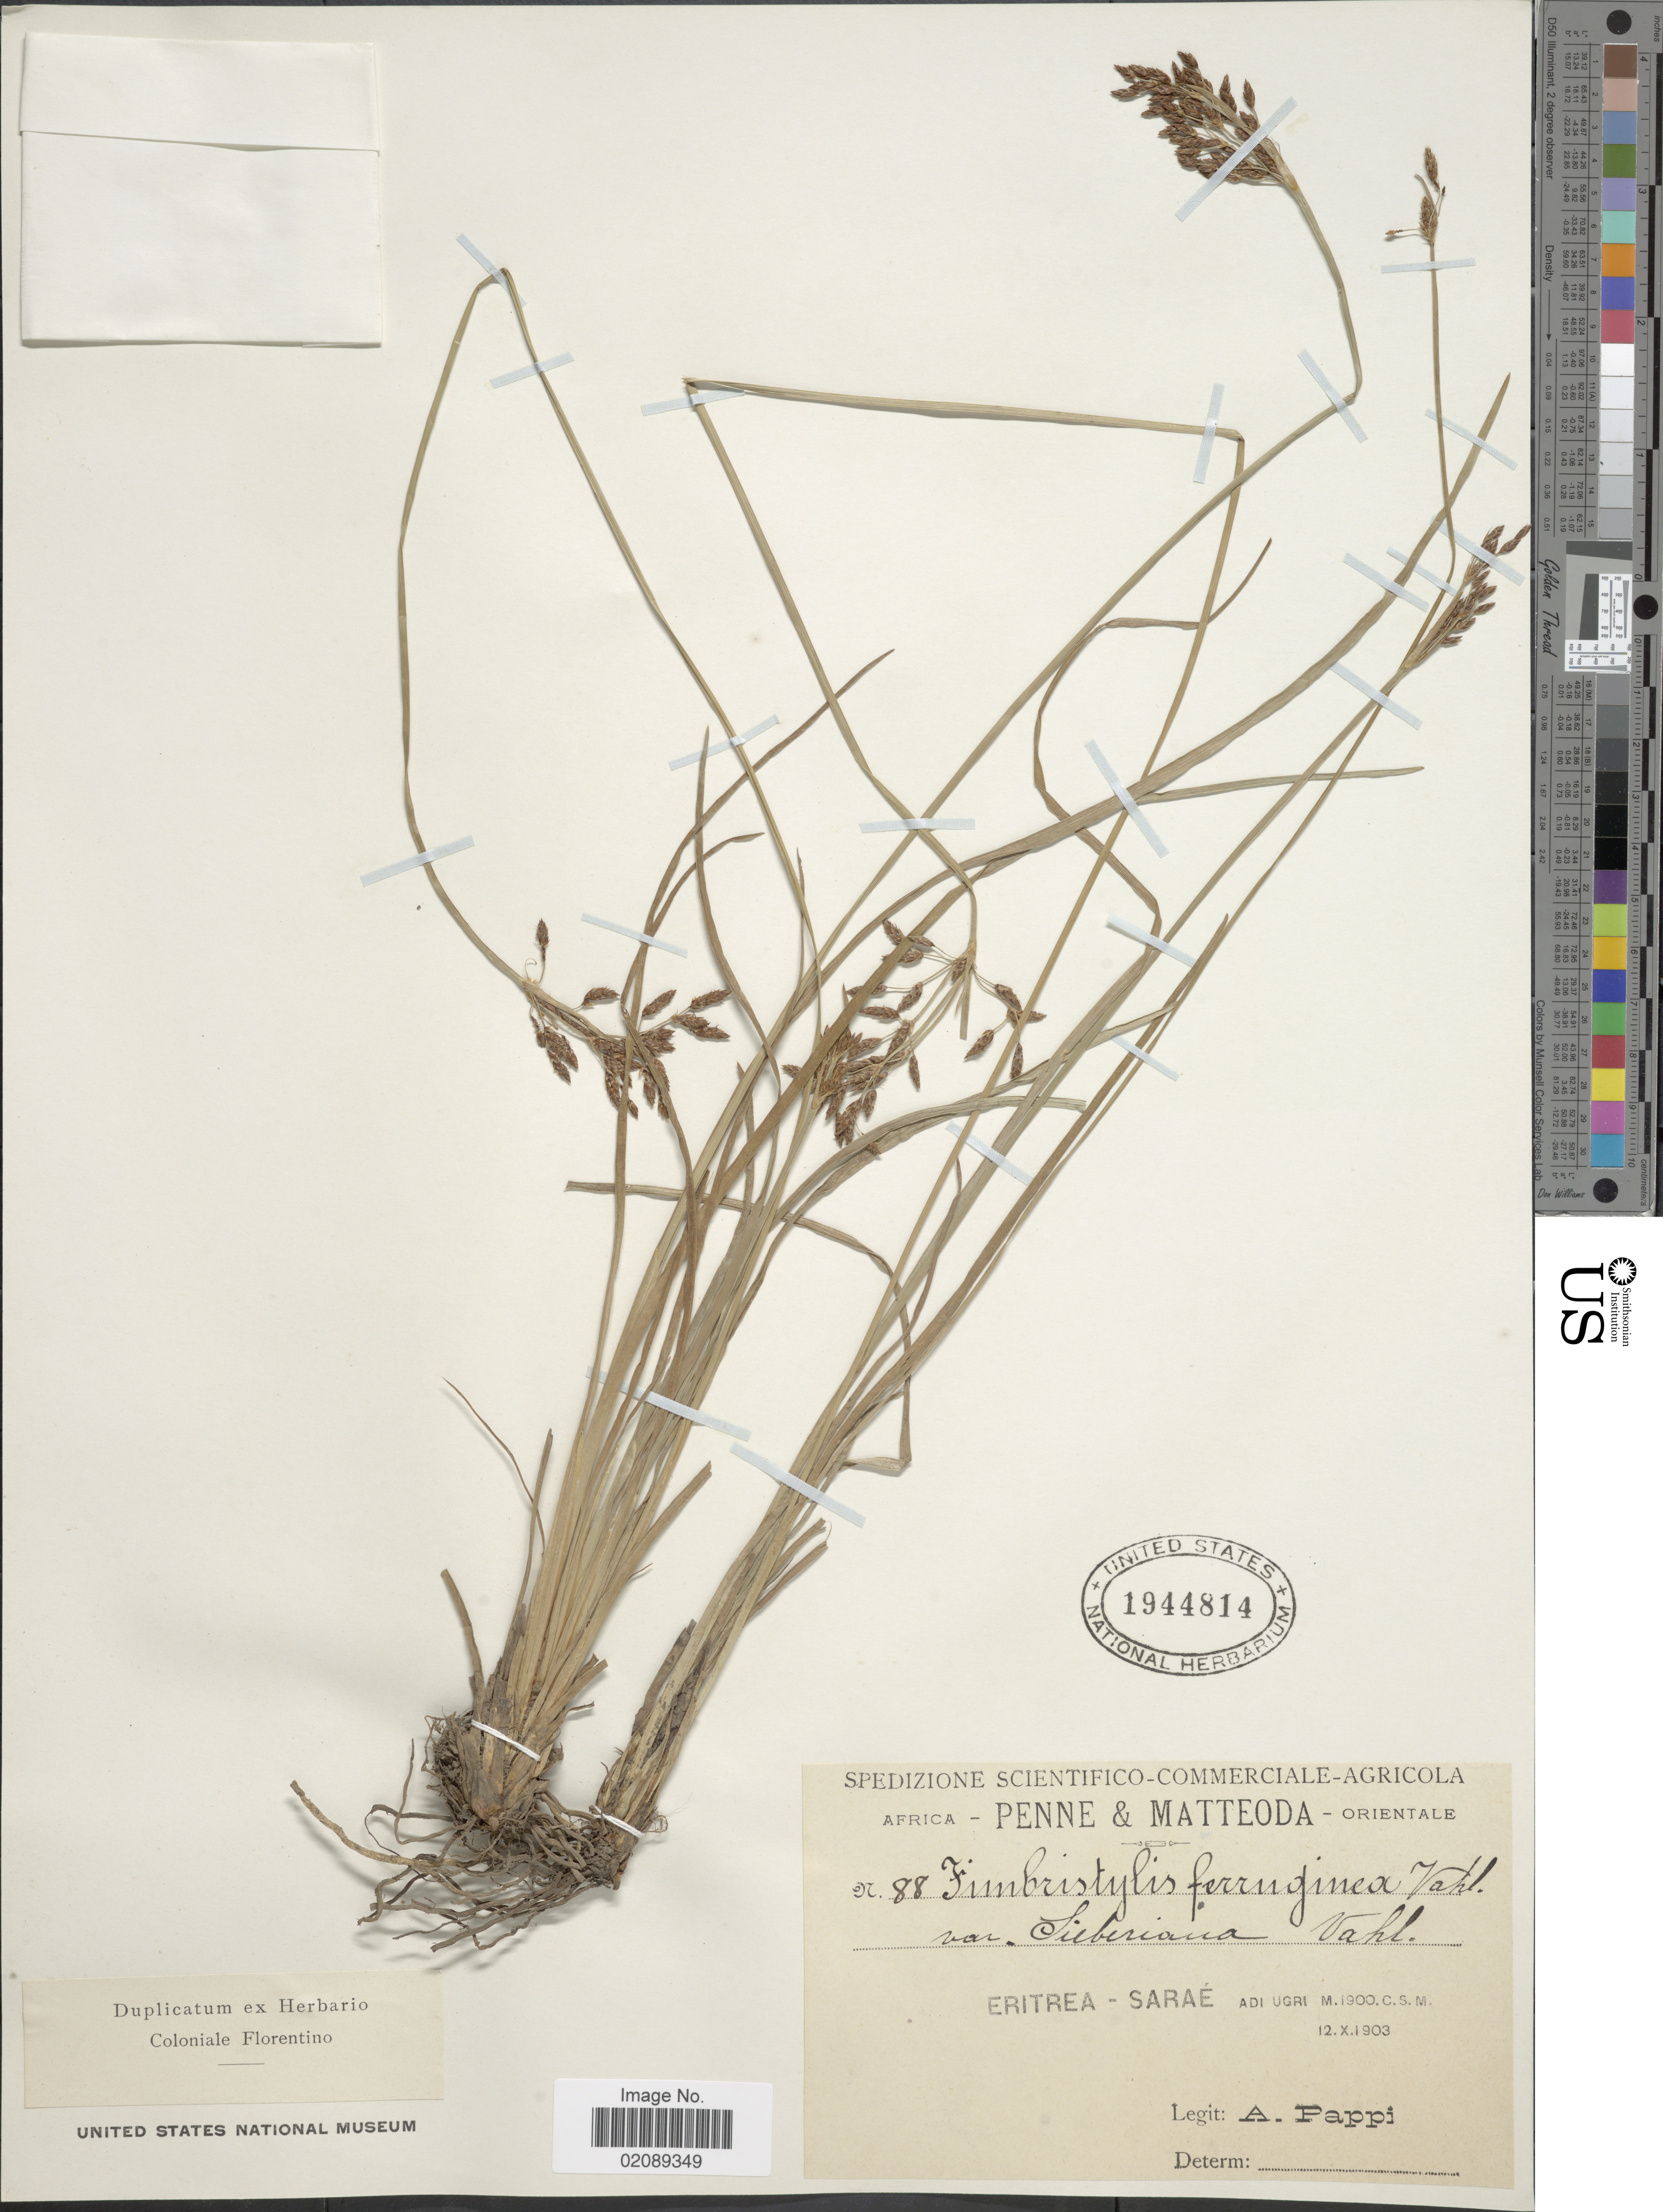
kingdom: Plantae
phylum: Tracheophyta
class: Liliopsida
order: Poales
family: Cyperaceae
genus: Fimbristylis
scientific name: Fimbristylis complanata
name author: (Retz.) Link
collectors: A. Pappi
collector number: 88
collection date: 1903-10-12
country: Eritrea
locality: Saraé. ad Ugri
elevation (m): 1900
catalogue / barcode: US 1944814